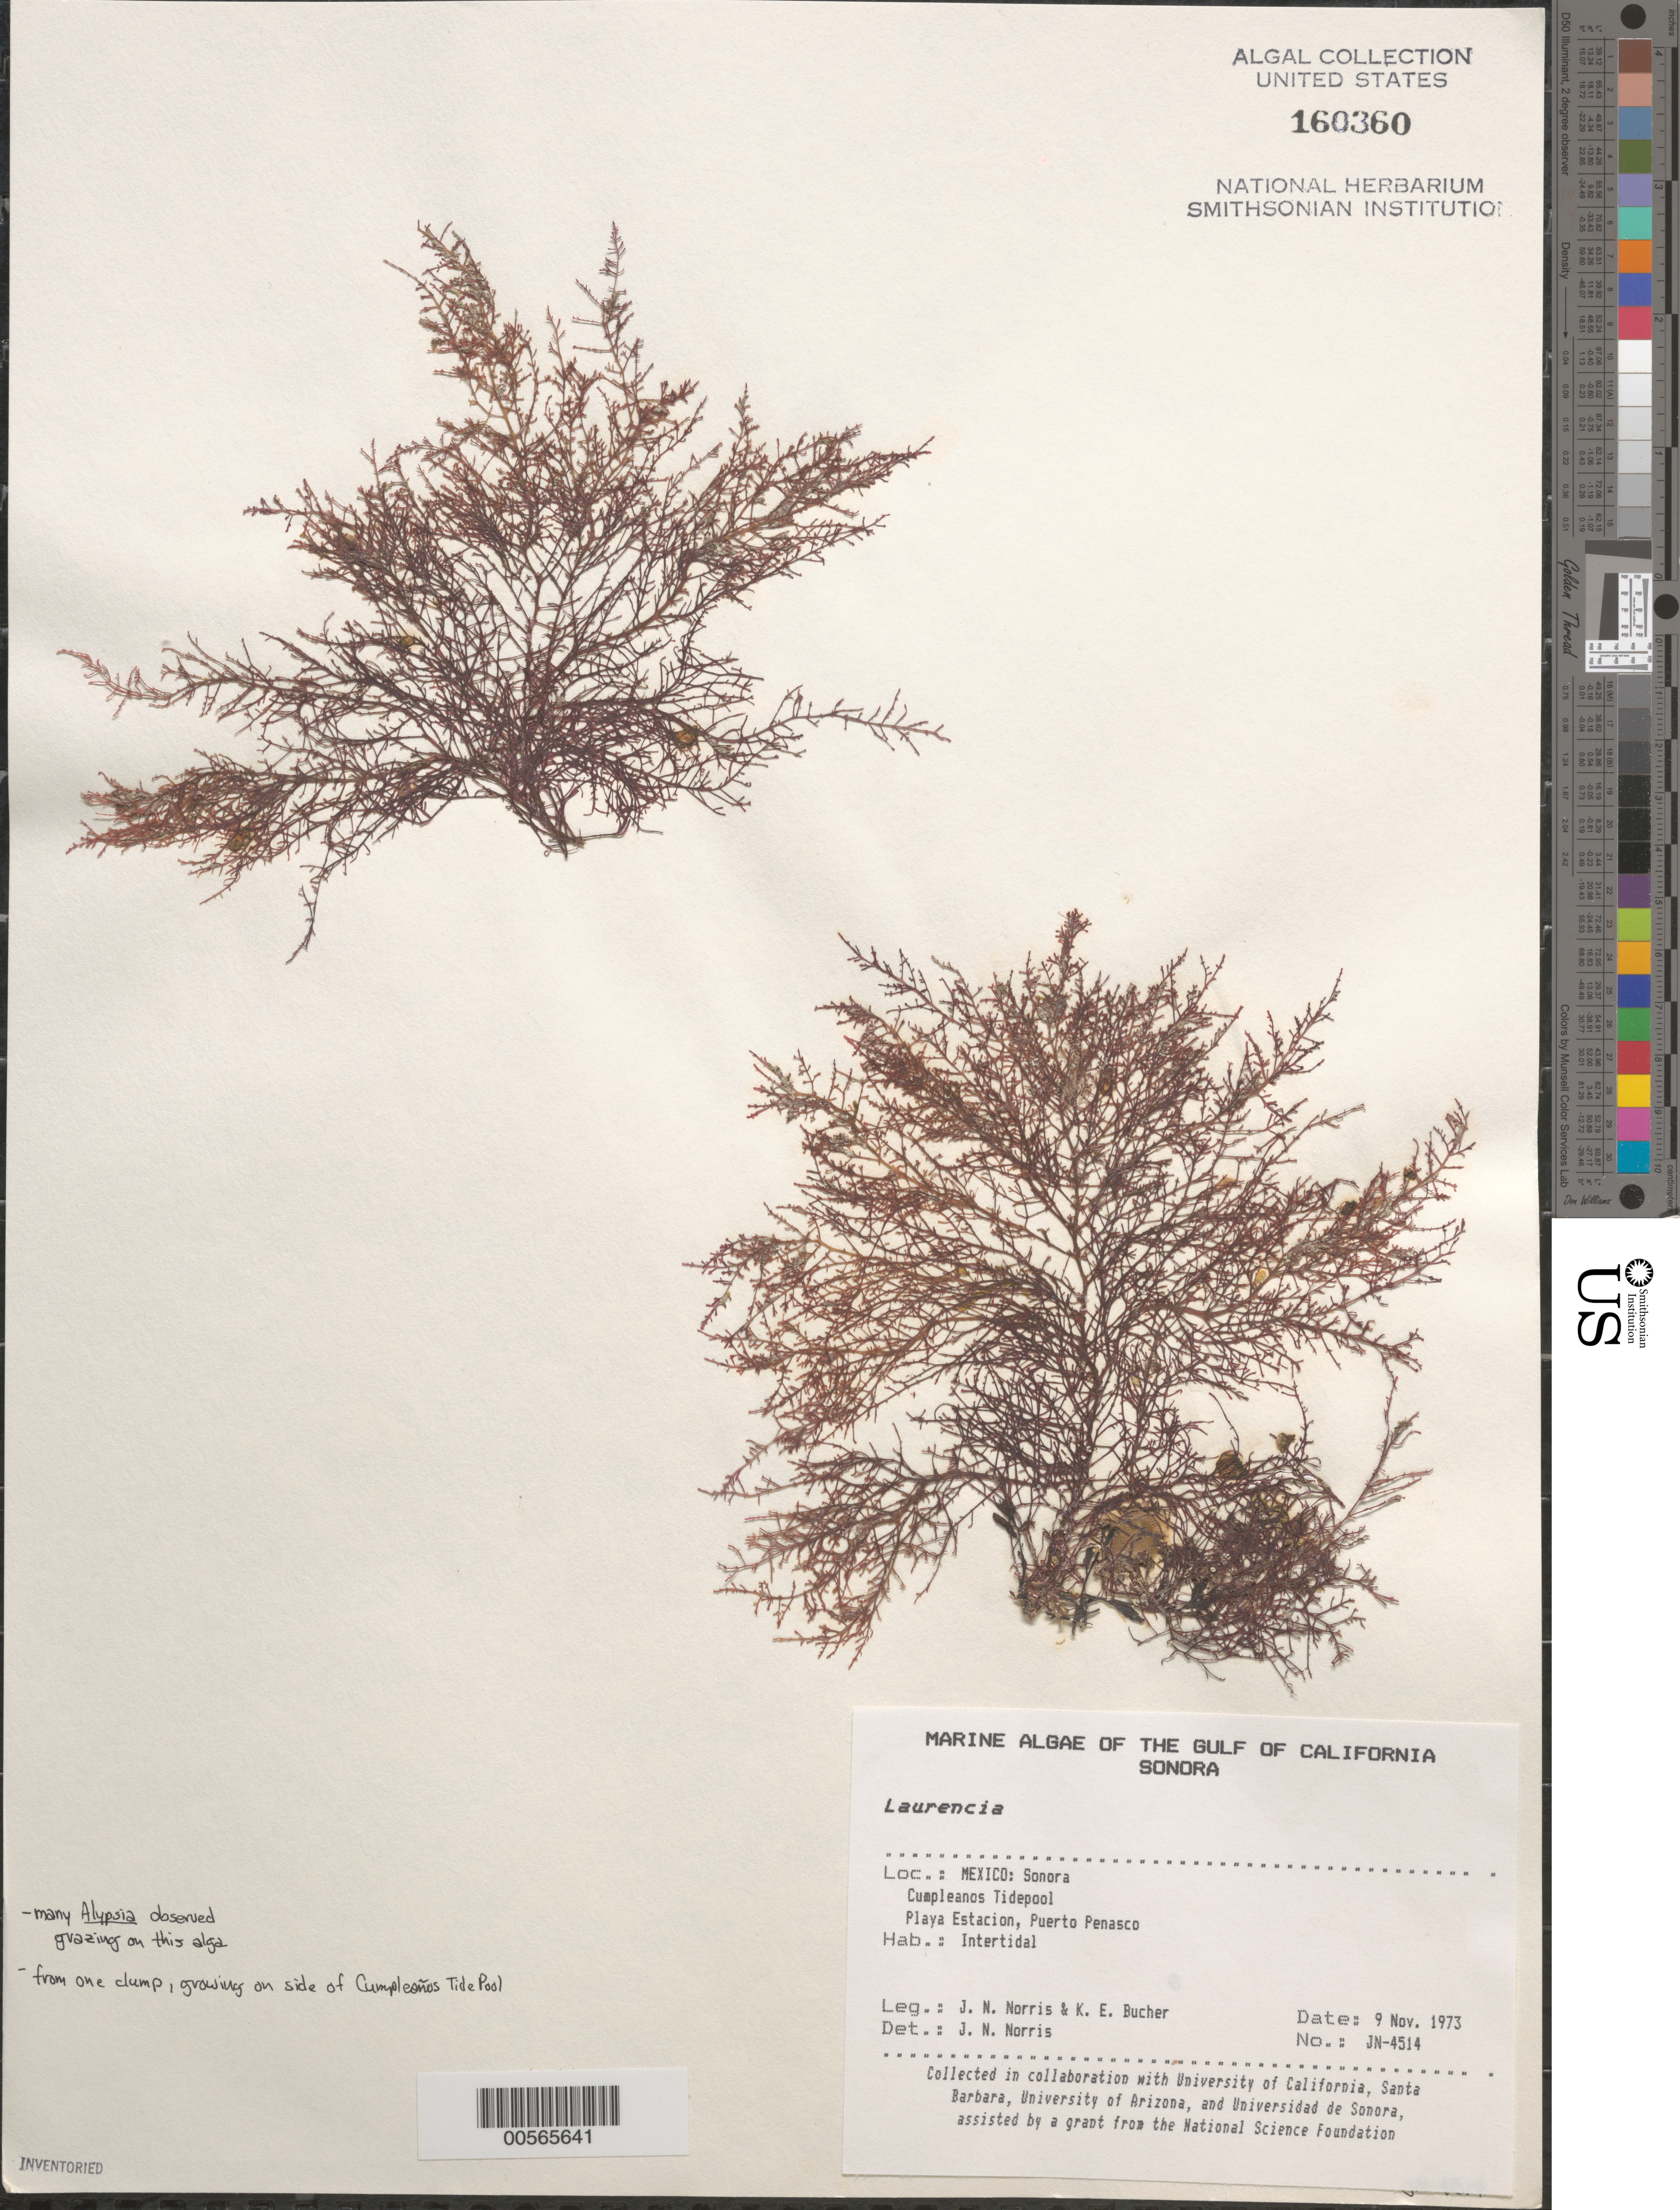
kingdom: Plantae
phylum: Rhodophyta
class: Florideophyceae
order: Ceramiales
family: Rhodomelaceae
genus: Laurencia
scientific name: Laurencia sp.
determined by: Norris, James N.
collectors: J. N. Norris & K. E. Bucher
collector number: JN-4514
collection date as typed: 09 Nov 1973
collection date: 1973-11-09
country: Mexico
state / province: Sonora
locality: Playa Estacion, Puerto Penasco, Cumpleanos Tide Pool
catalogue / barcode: US 160360